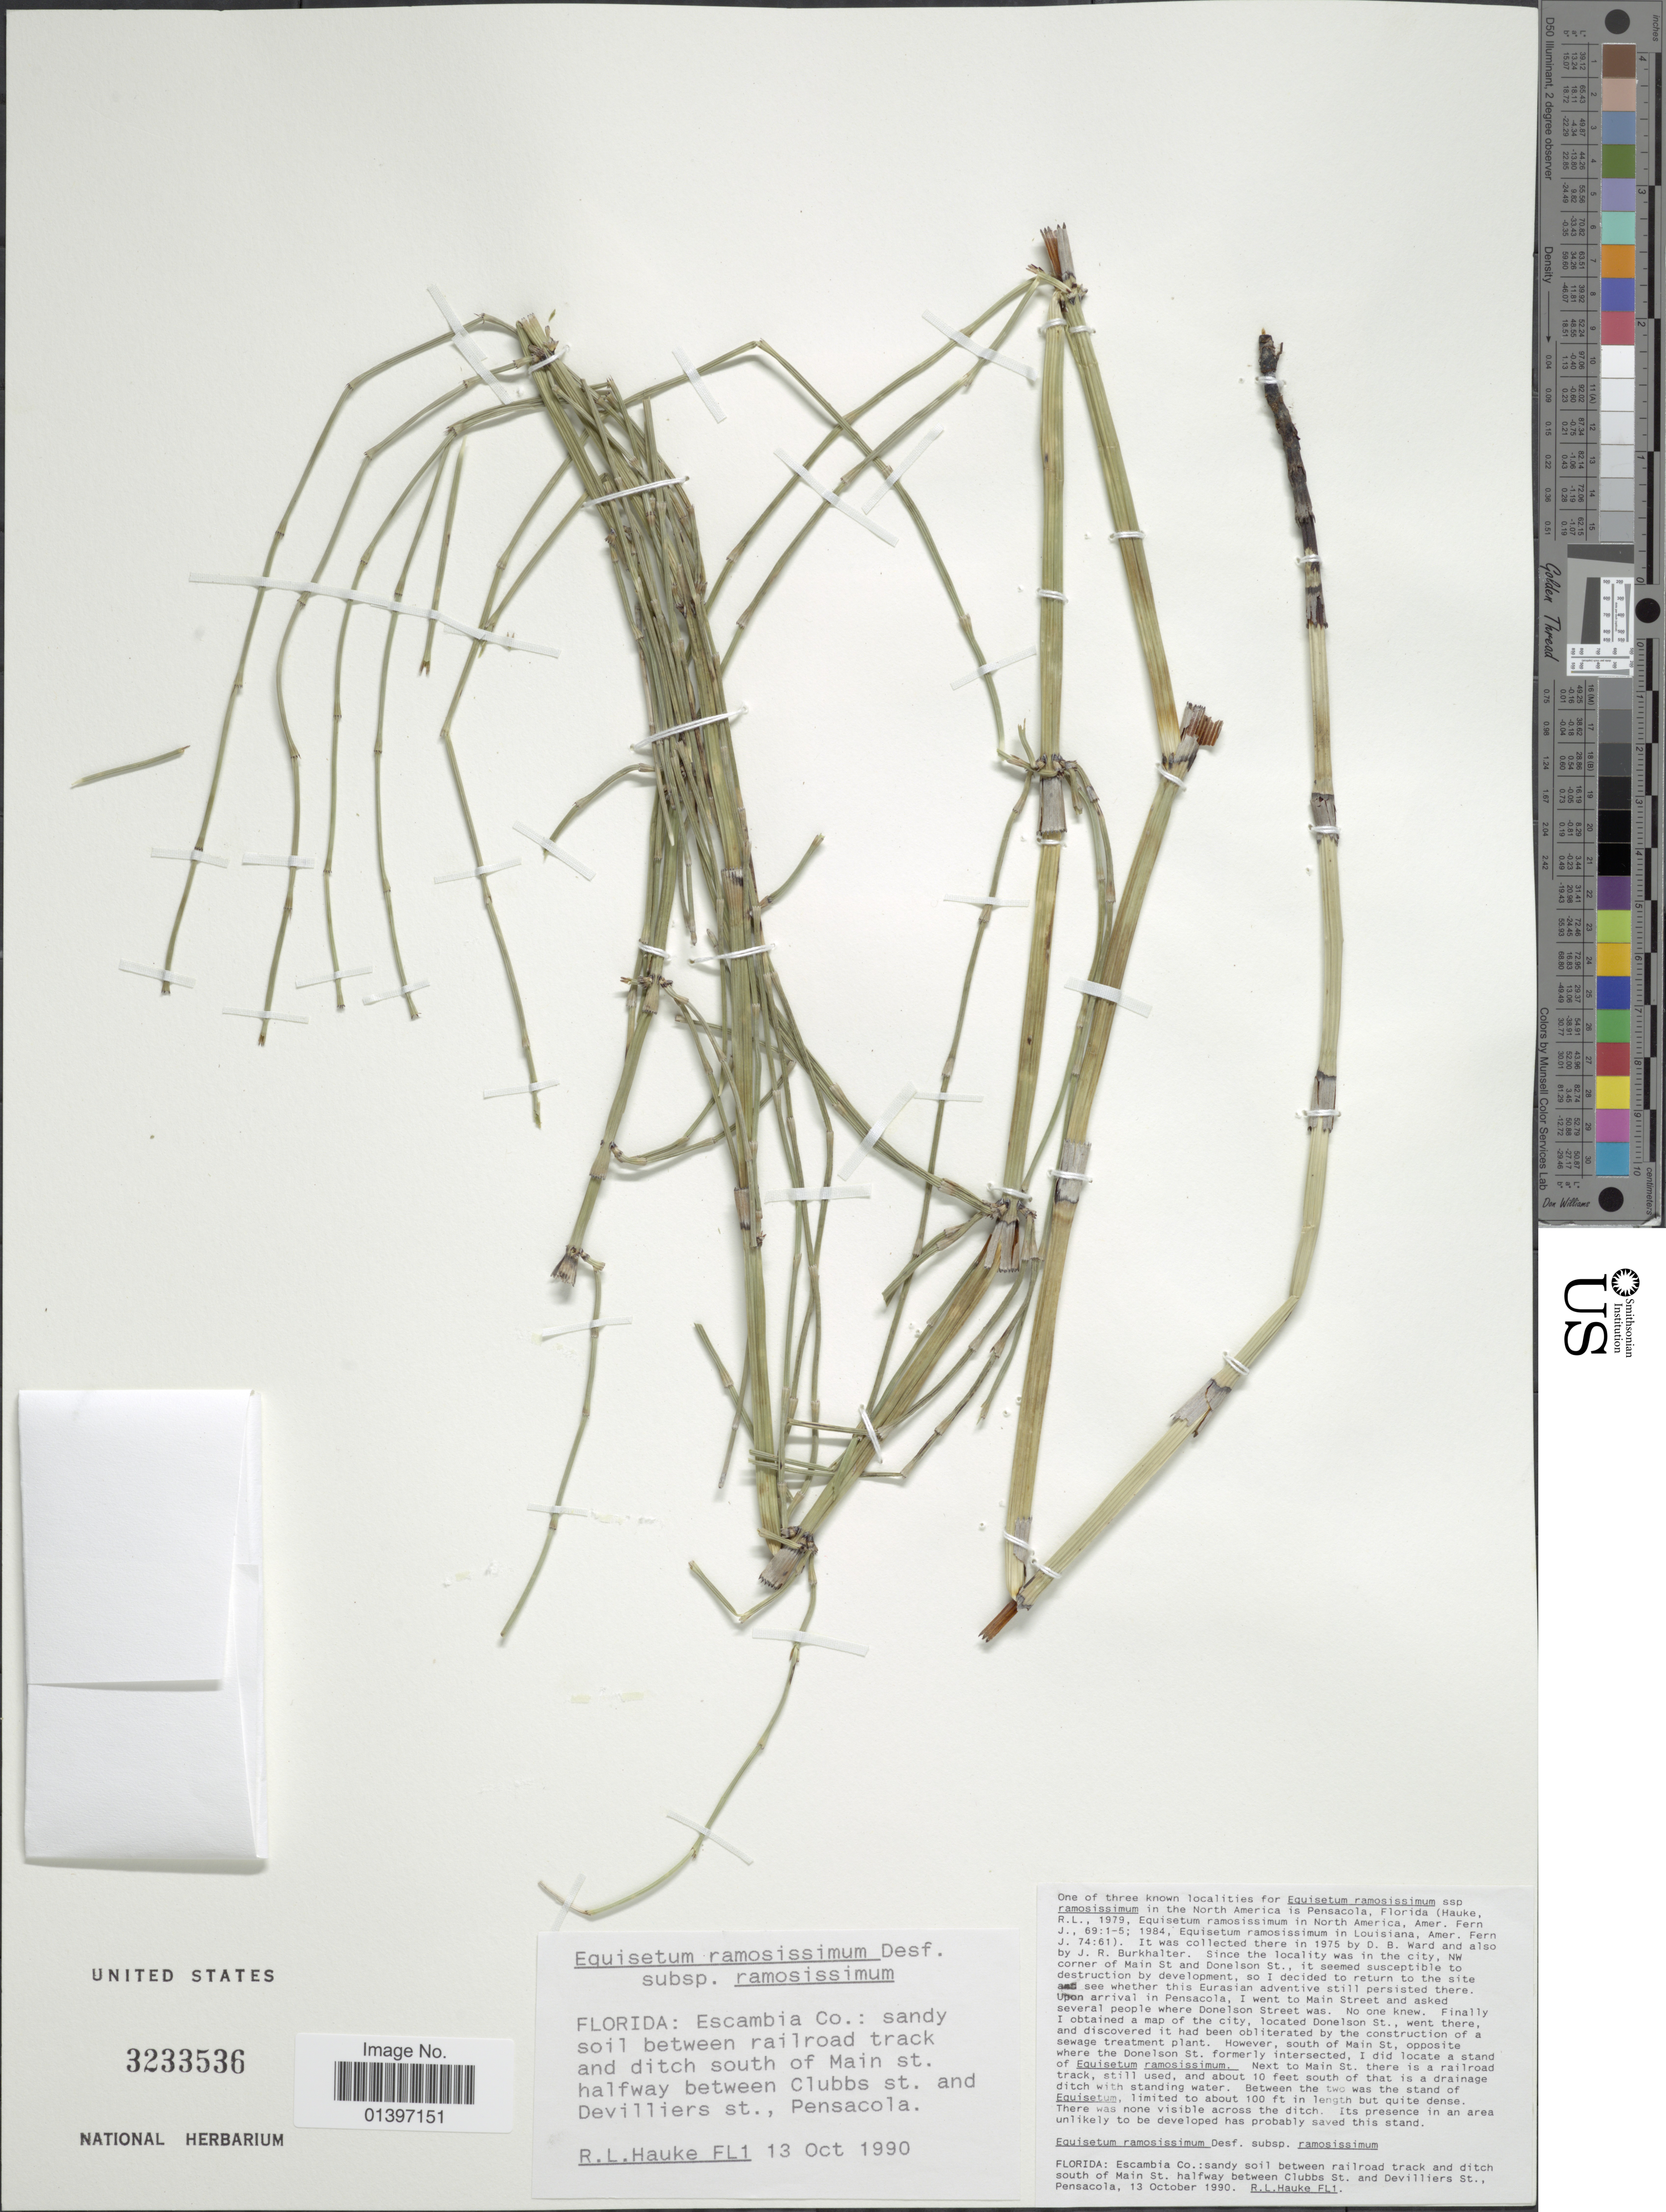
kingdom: Plantae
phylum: Tracheophyta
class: Polypodiopsida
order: Equisetales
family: Equisetaceae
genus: Equisetum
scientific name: Equisetum ramosissimum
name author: Desf.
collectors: R. Hauke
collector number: FL1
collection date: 1990-10-13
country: United States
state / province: Florida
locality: Escamobia Co.: sandy soil between railroad track and ditch south of Main St. halfway between Clubbs st. and Devilliers st., Pensacola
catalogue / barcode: US 3233536